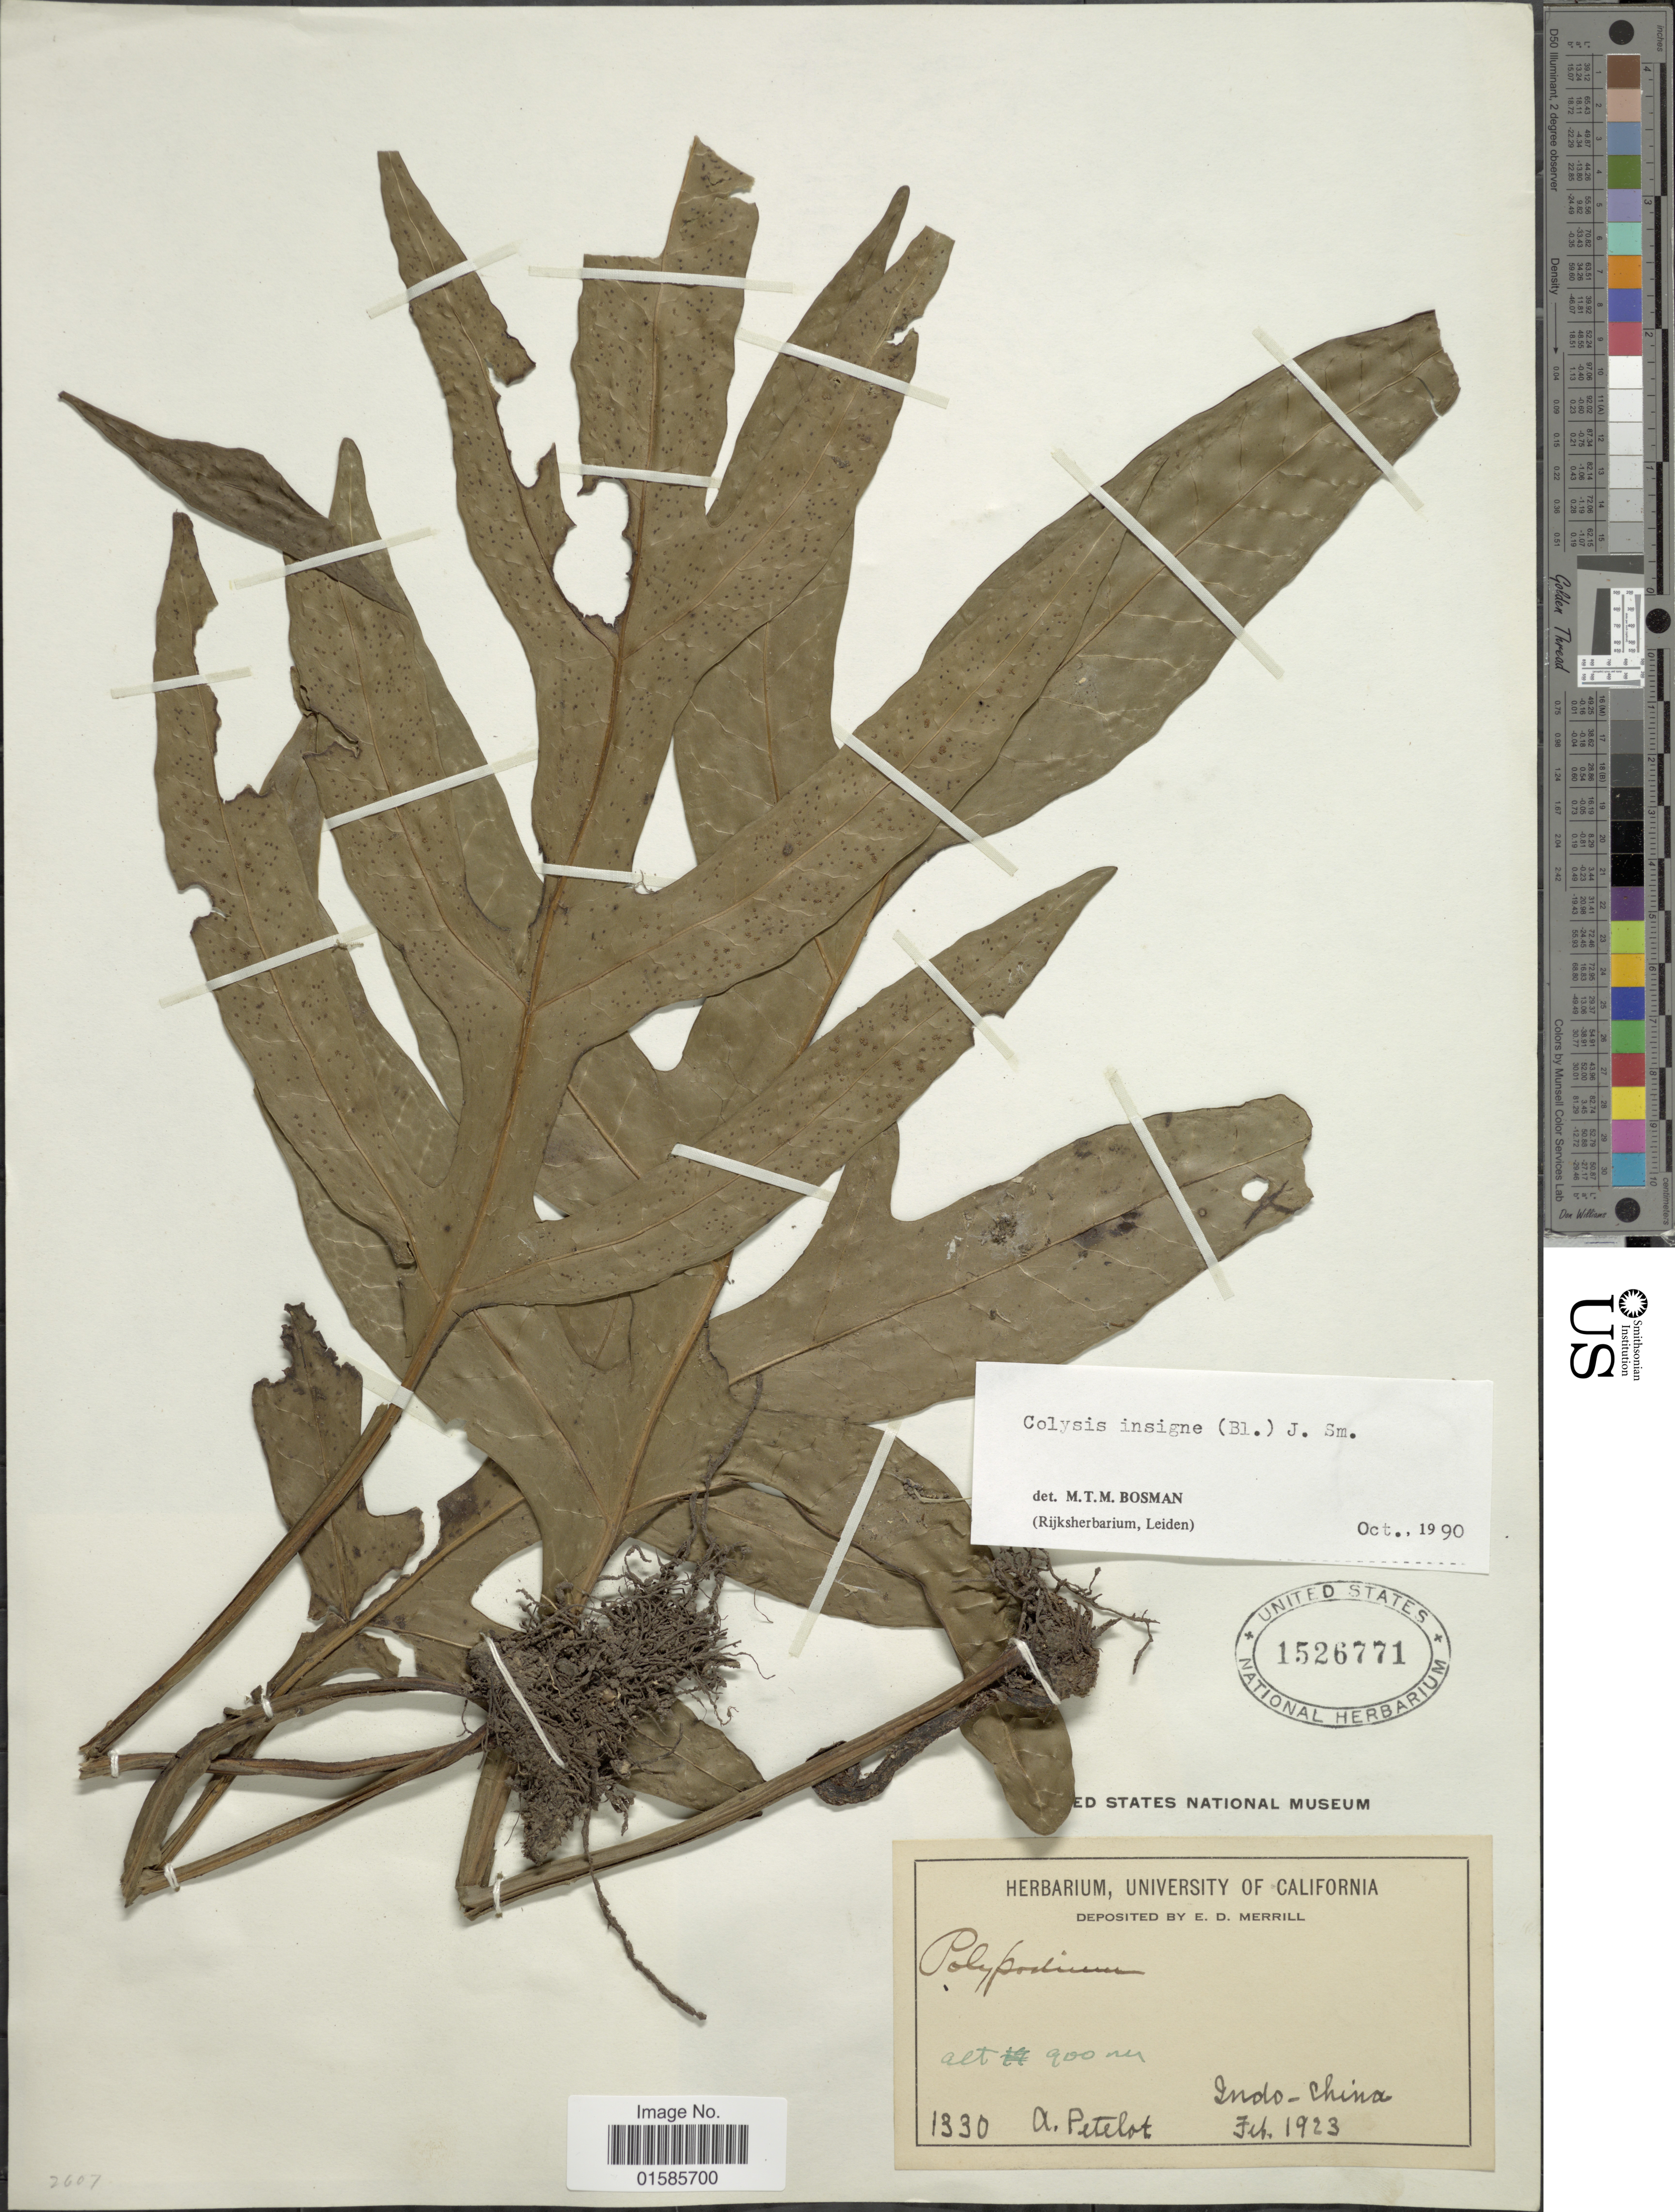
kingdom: Plantae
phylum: Tracheophyta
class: Polypodiopsida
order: Polypodiales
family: Polypodiaceae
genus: Microsorum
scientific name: Microsorum insigne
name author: (Blume) Copel.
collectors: A. Petelot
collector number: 1330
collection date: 1923-02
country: Vietnam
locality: Indo-China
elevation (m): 900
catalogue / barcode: US 1526771